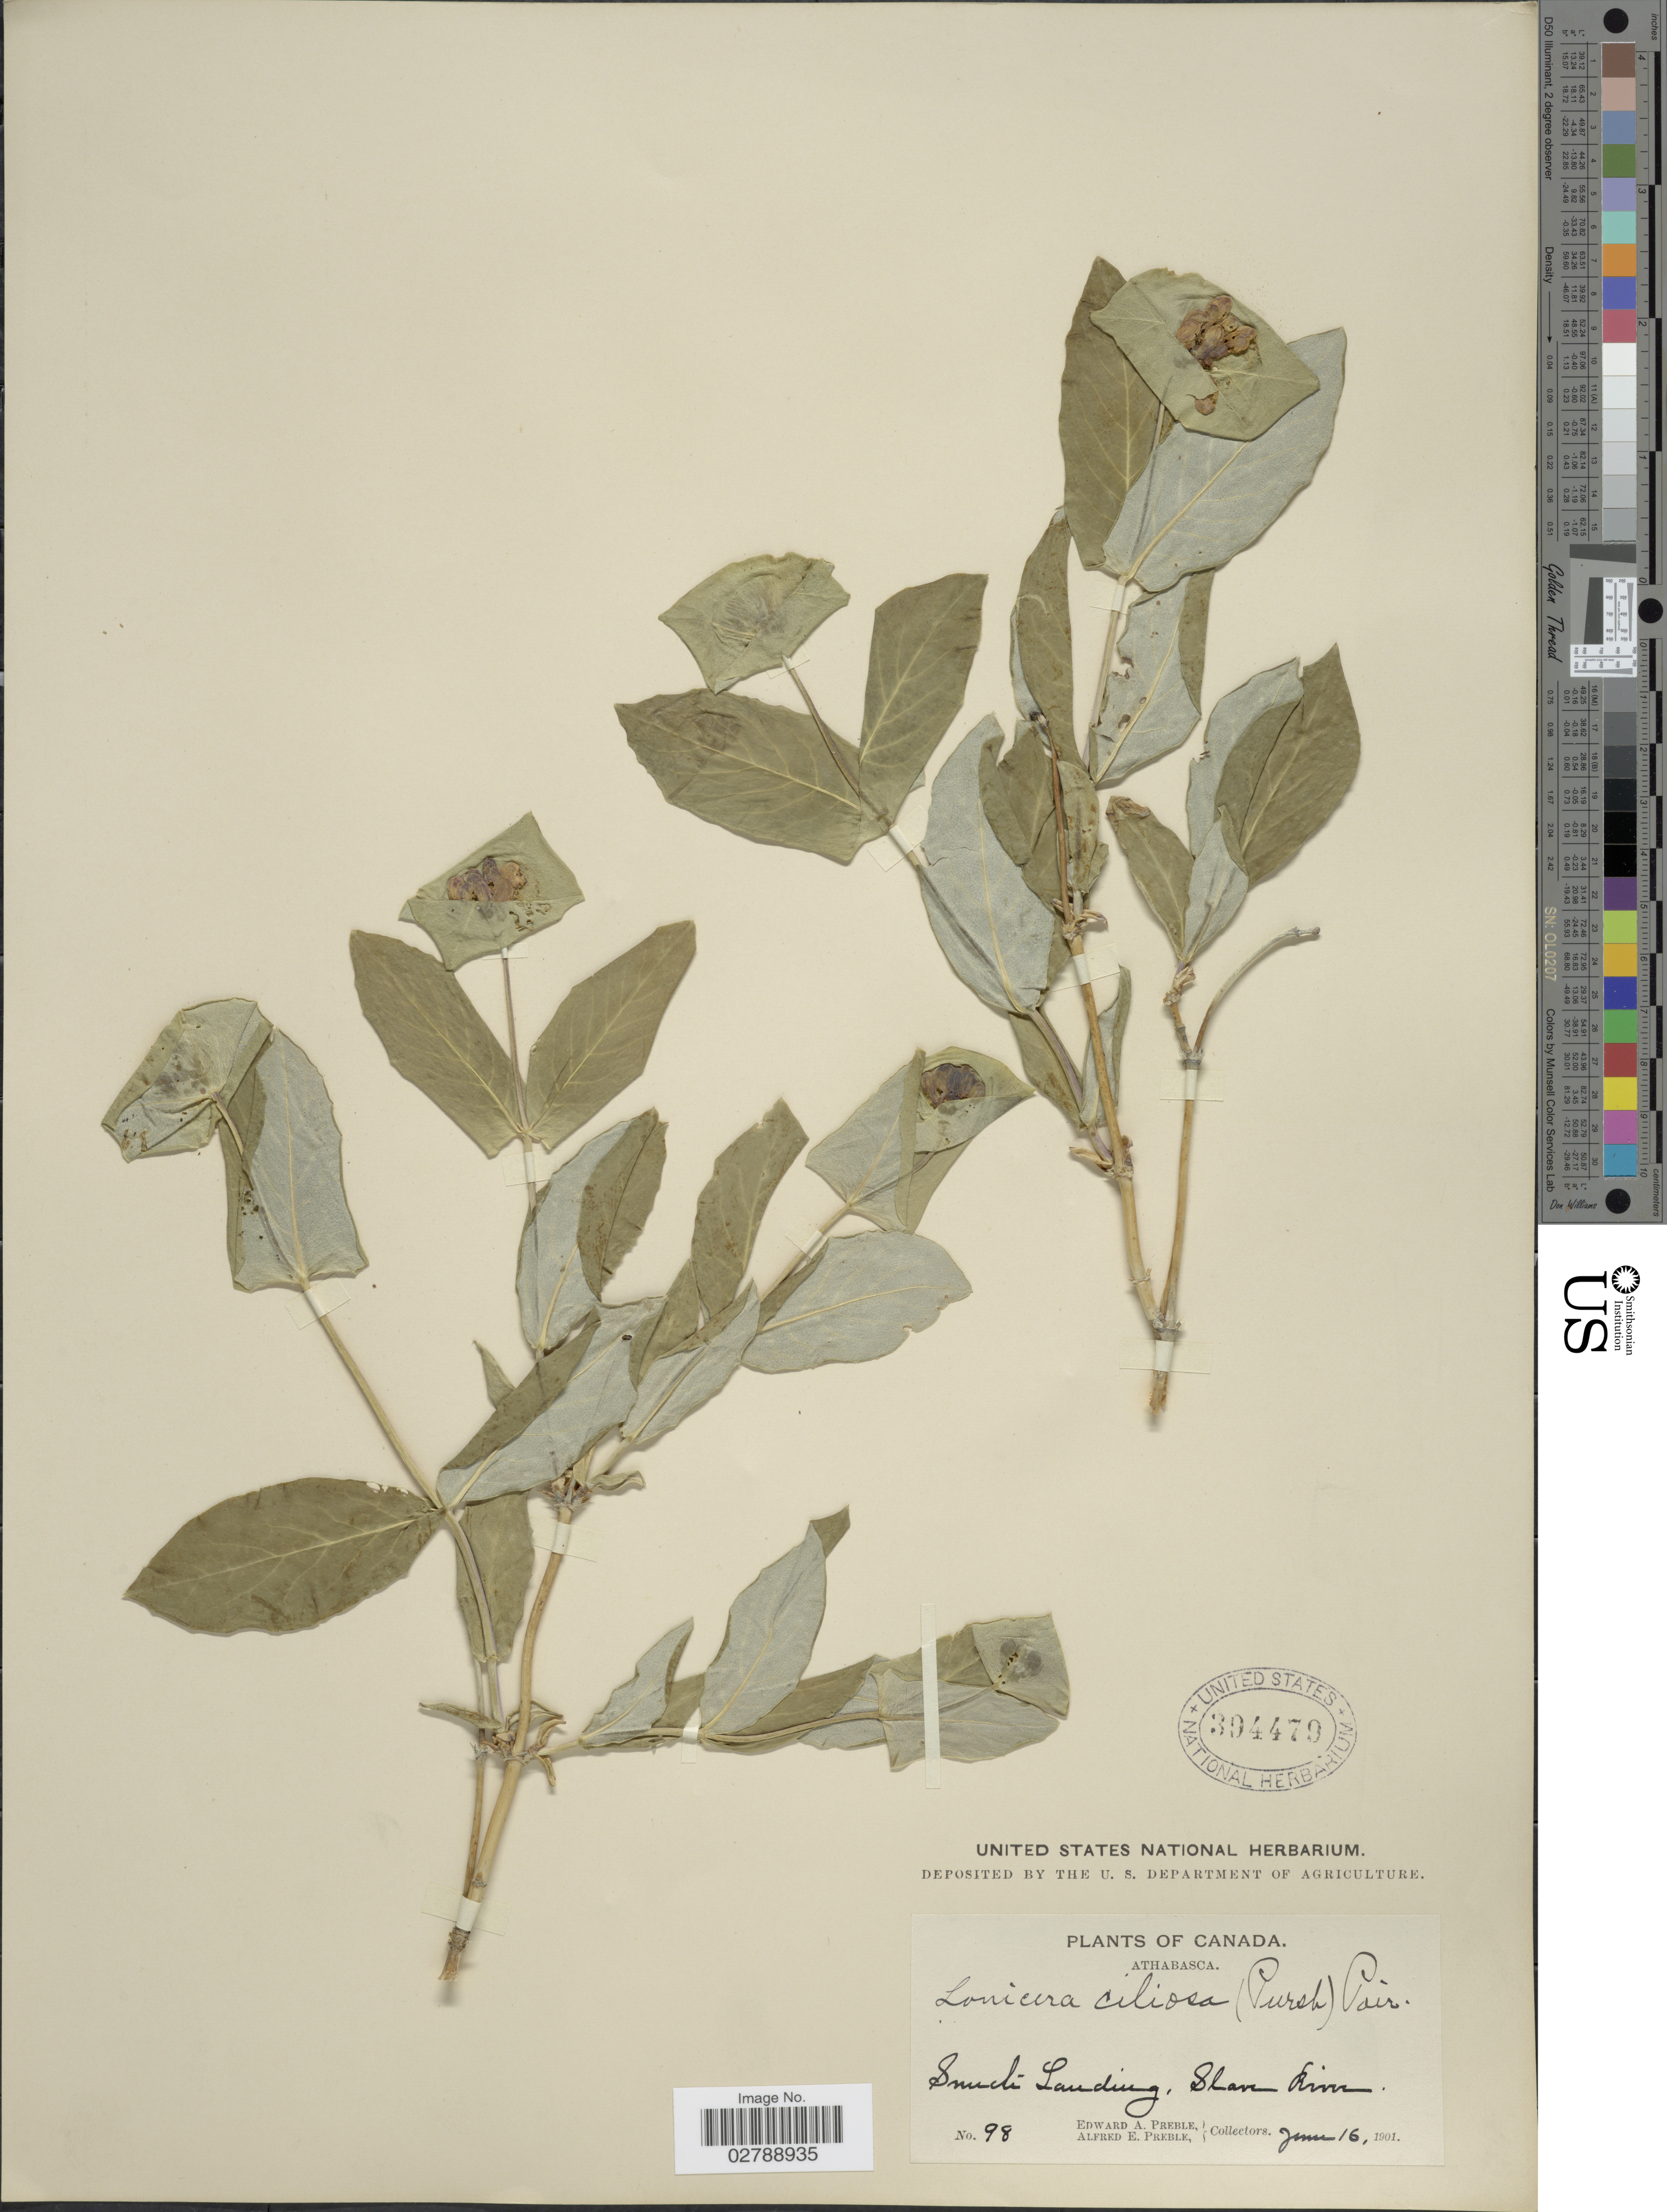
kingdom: Plantae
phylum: Tracheophyta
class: Magnoliopsida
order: Dipsacales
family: Caprifoliaceae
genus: Lonicera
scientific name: Lonicera ciliosa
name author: Poir.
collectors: E. Preble & A. Preble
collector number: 98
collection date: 1901-06-16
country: Canada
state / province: Northwest Territories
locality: Athabasca. Smith Landing. Slave River.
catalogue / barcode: US 394479